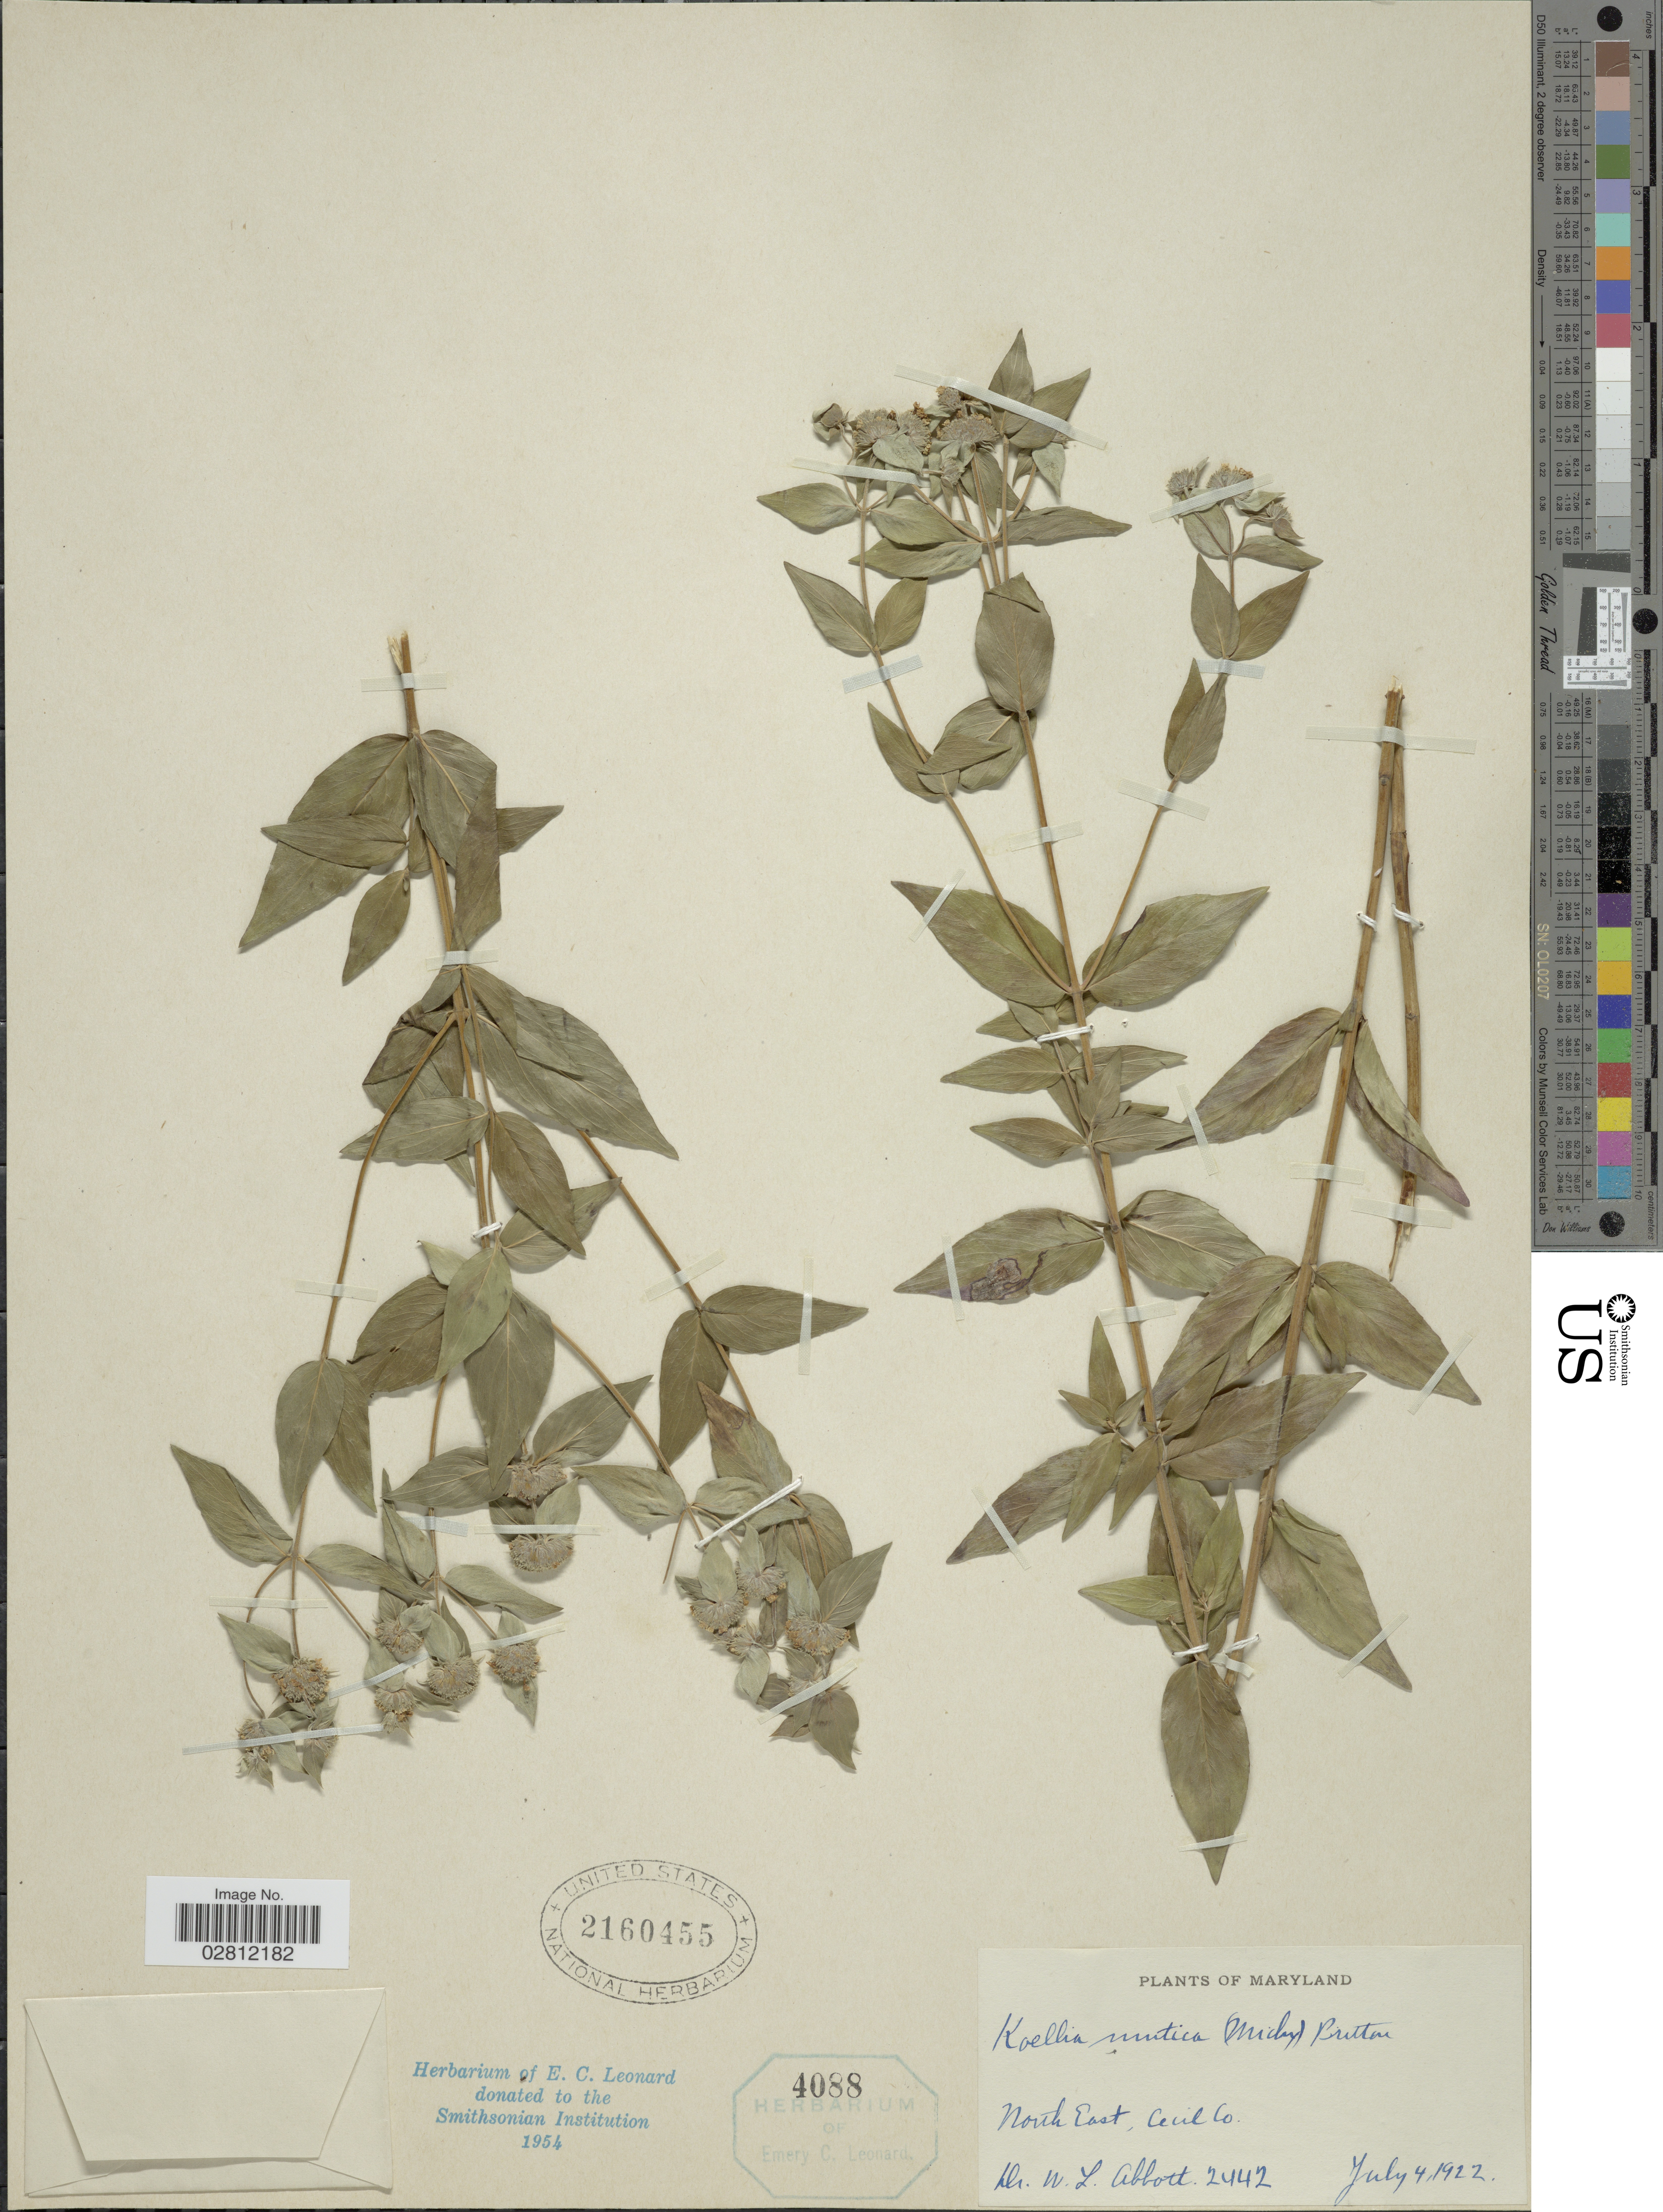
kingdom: Plantae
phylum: Tracheophyta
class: Magnoliopsida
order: Lamiales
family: Lamiaceae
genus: Pycnanthemum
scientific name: Pycnanthemum muticum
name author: (Michx.) Pers.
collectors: W. L. Abbott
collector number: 2442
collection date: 1922-07-04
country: United States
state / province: Maryland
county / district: Cecil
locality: North East, Cecil Co.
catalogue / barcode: US 2160455